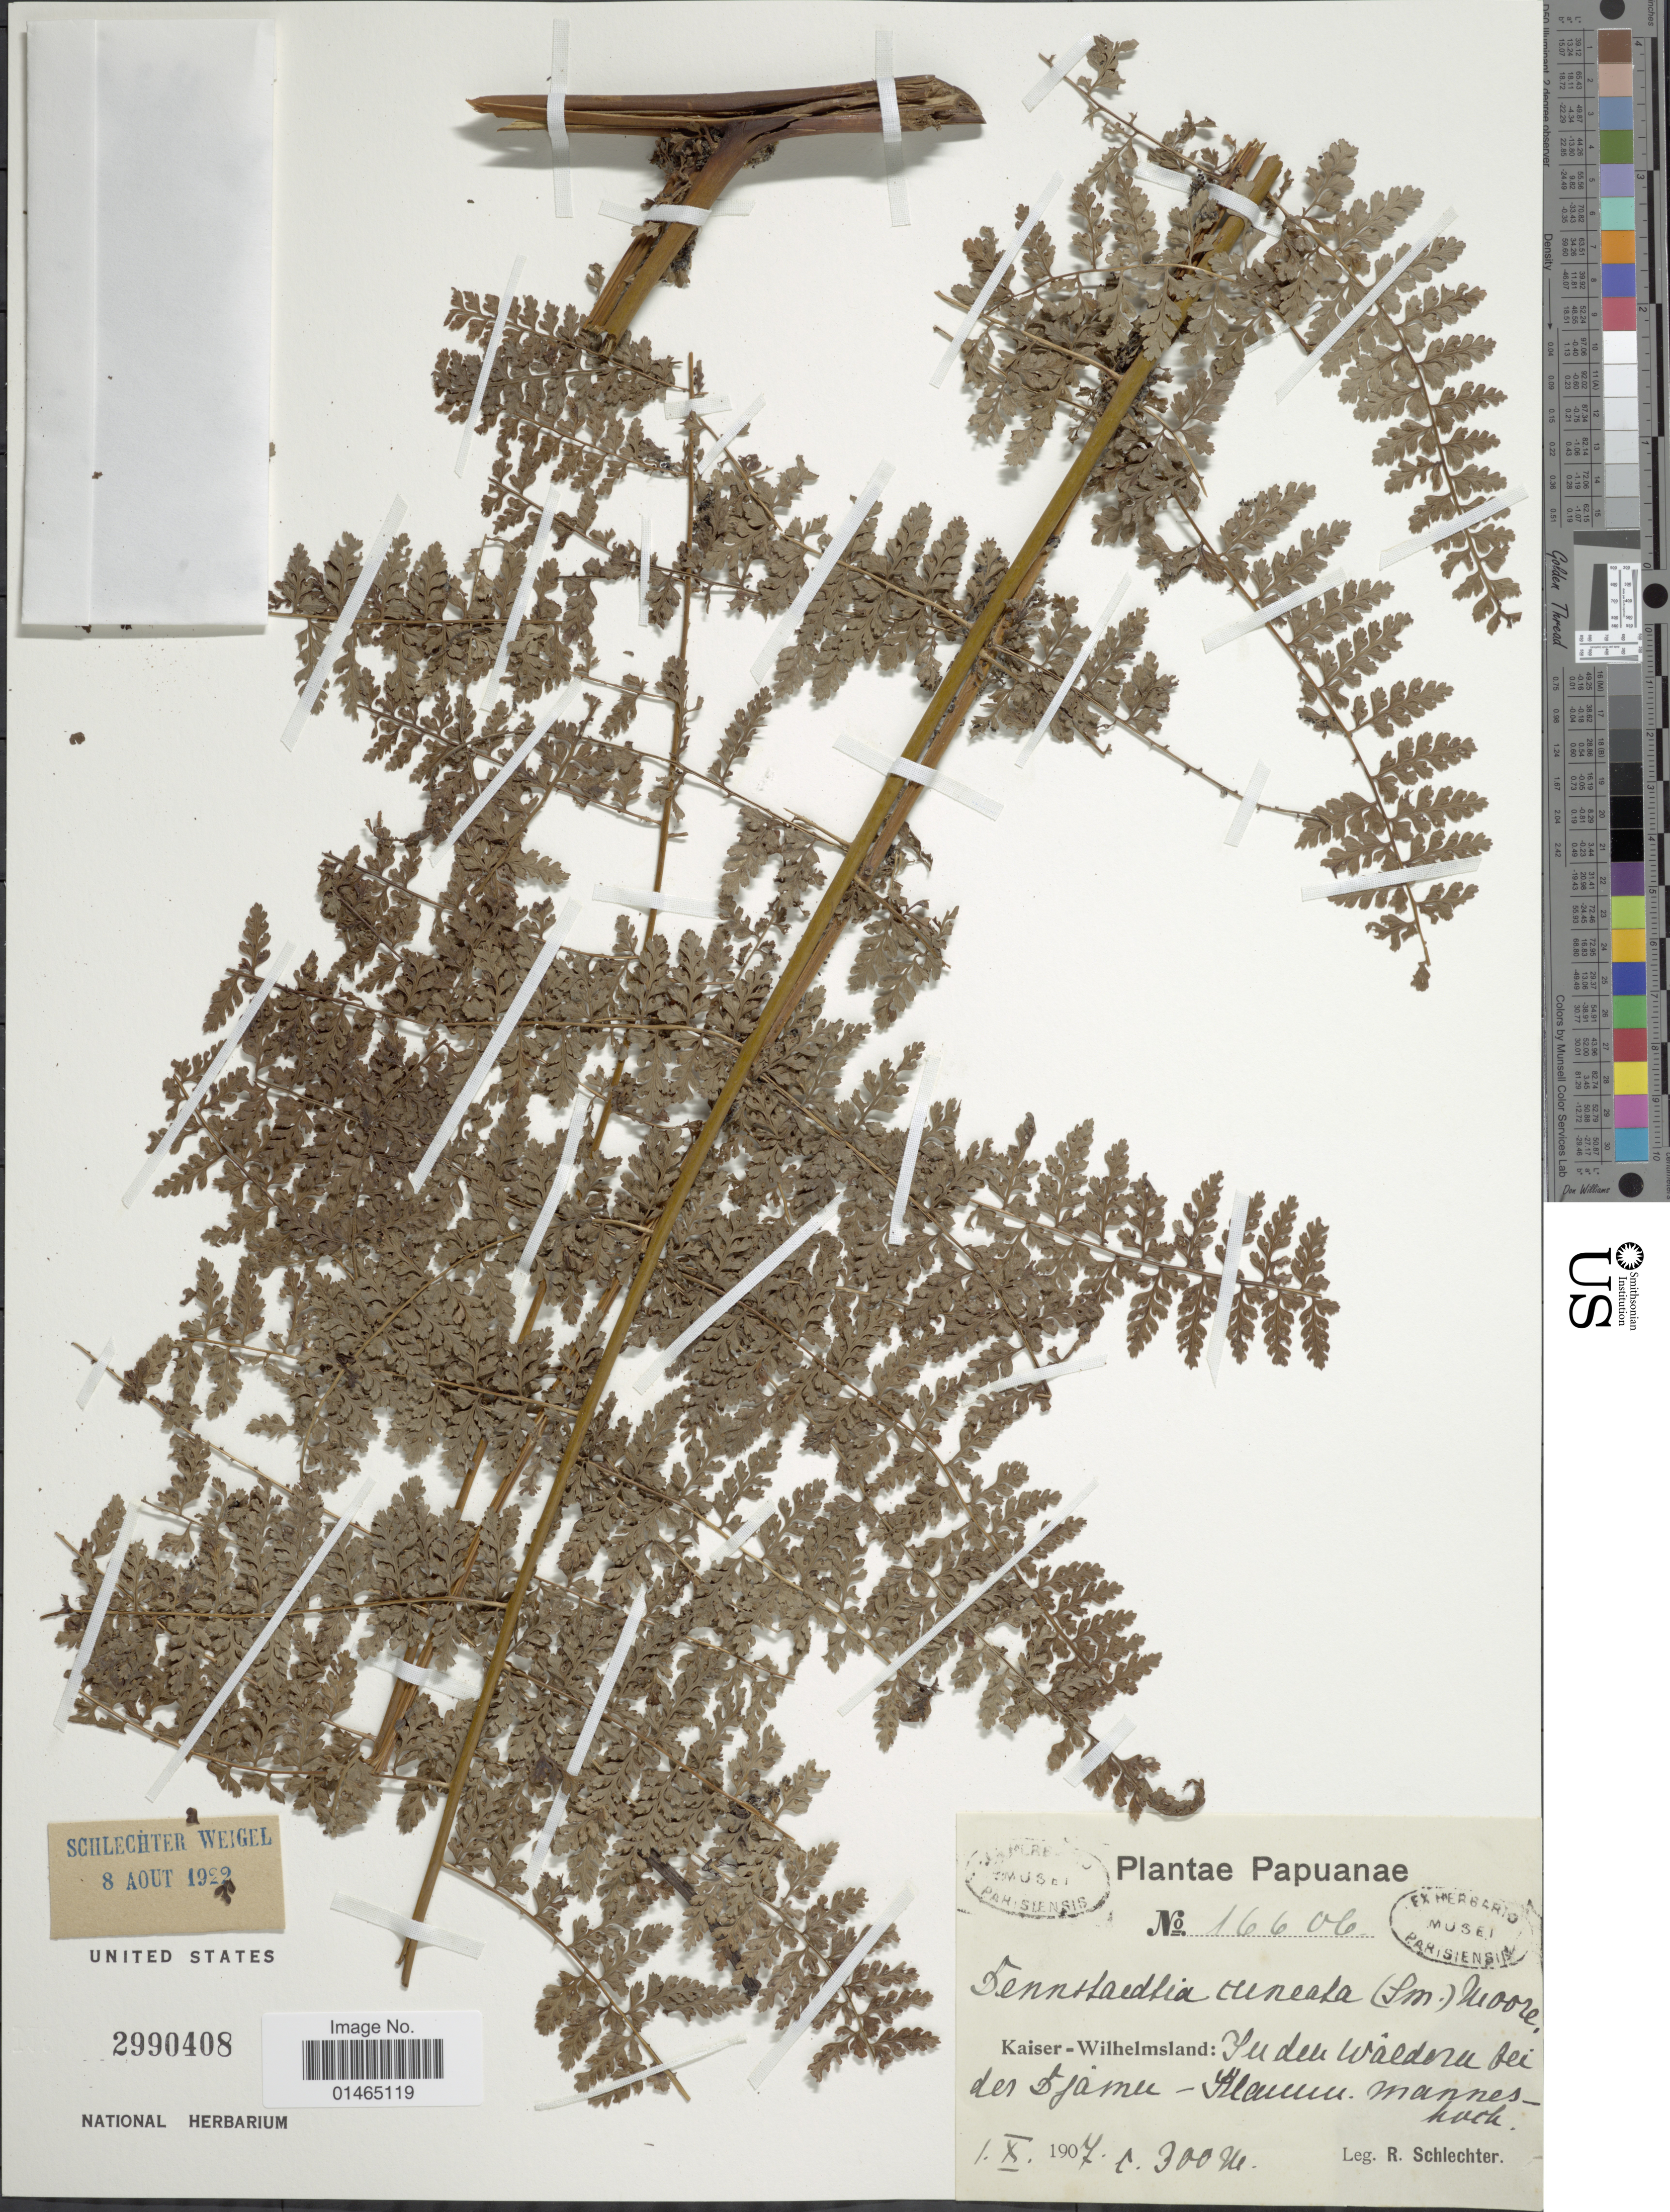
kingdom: Plantae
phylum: Tracheophyta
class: Polypodiopsida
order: Polypodiales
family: Dennstaedtiaceae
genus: Dennstaedtia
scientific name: Dennstaedtia cuneata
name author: (Hook.) T. Moore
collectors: F. R. R. Schlechter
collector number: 16606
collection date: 1907-10-01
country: Papua New Guinea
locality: Kaiser-Wilhelmsland: In den Wäldern bei des Djamu-Klanun, manneshoch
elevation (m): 300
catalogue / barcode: US 2990408